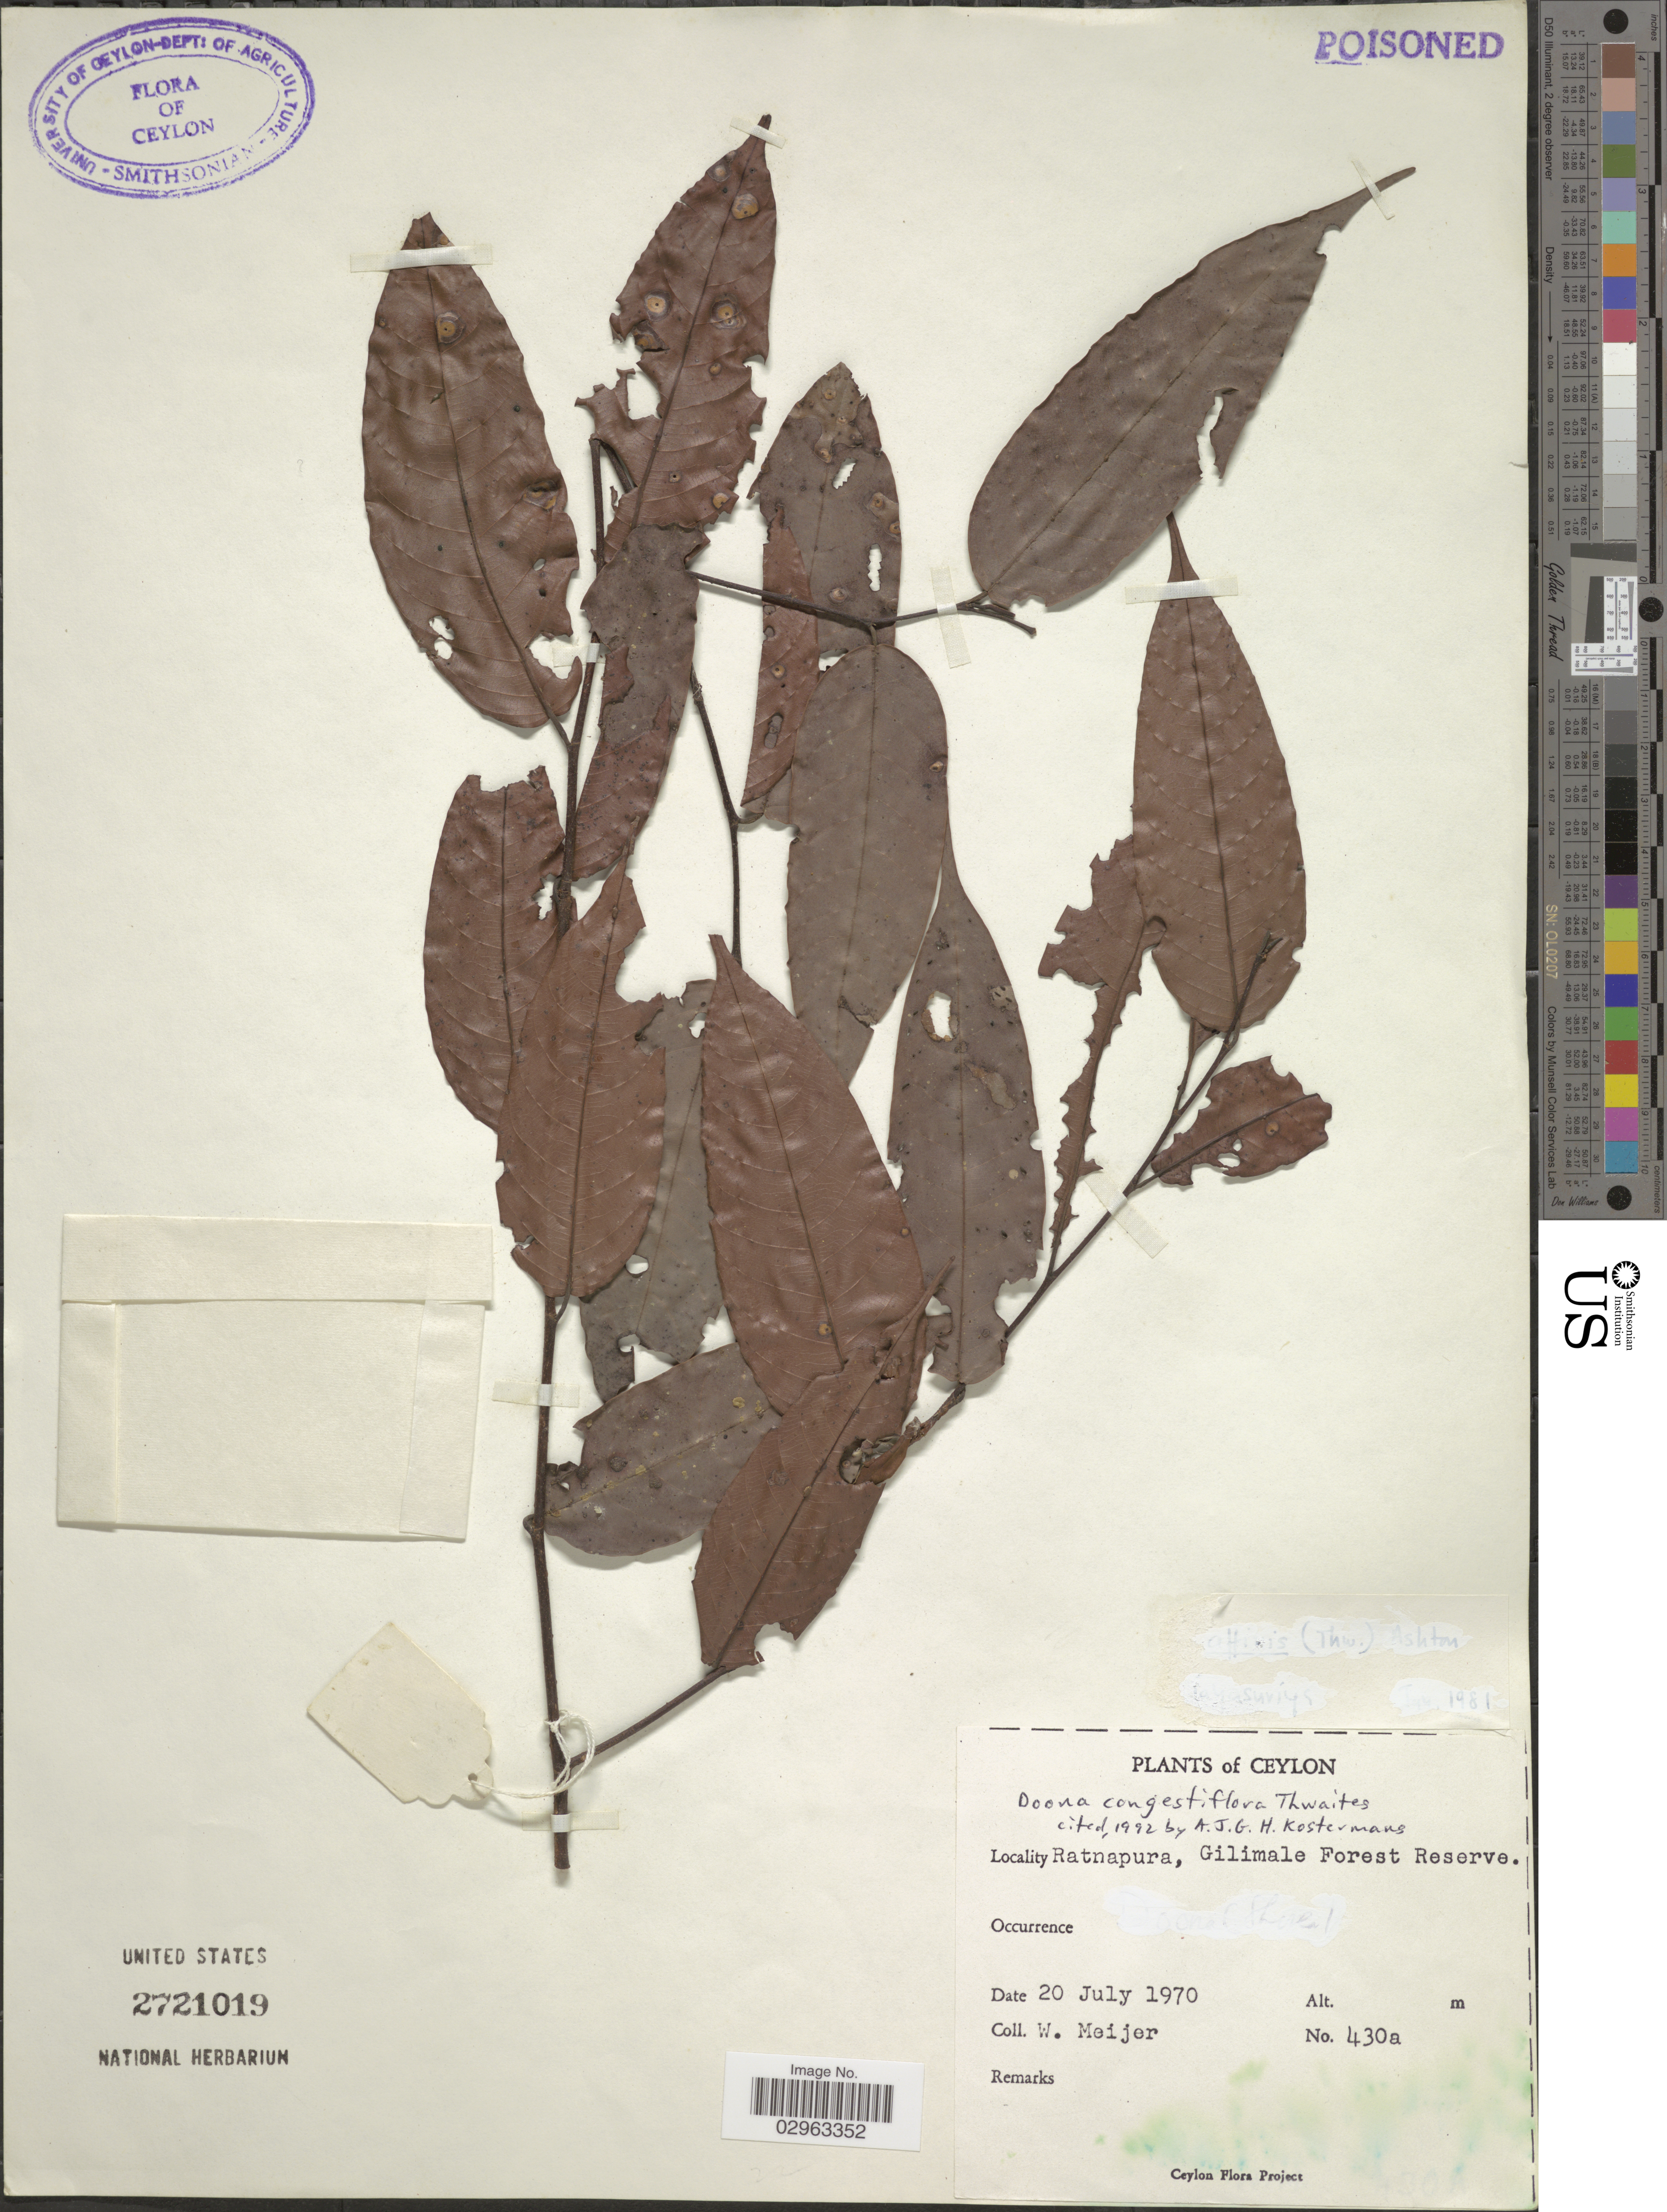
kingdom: Plantae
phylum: Tracheophyta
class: Magnoliopsida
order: Malvales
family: Dipterocarpaceae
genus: Doona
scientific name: Doona congestiflora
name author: Thwaites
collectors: W. Meijer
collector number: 430a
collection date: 1970-07-20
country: Sri Lanka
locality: Ceylon, Ratnapura, Gilimale Forest Reserve.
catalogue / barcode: US 2721019